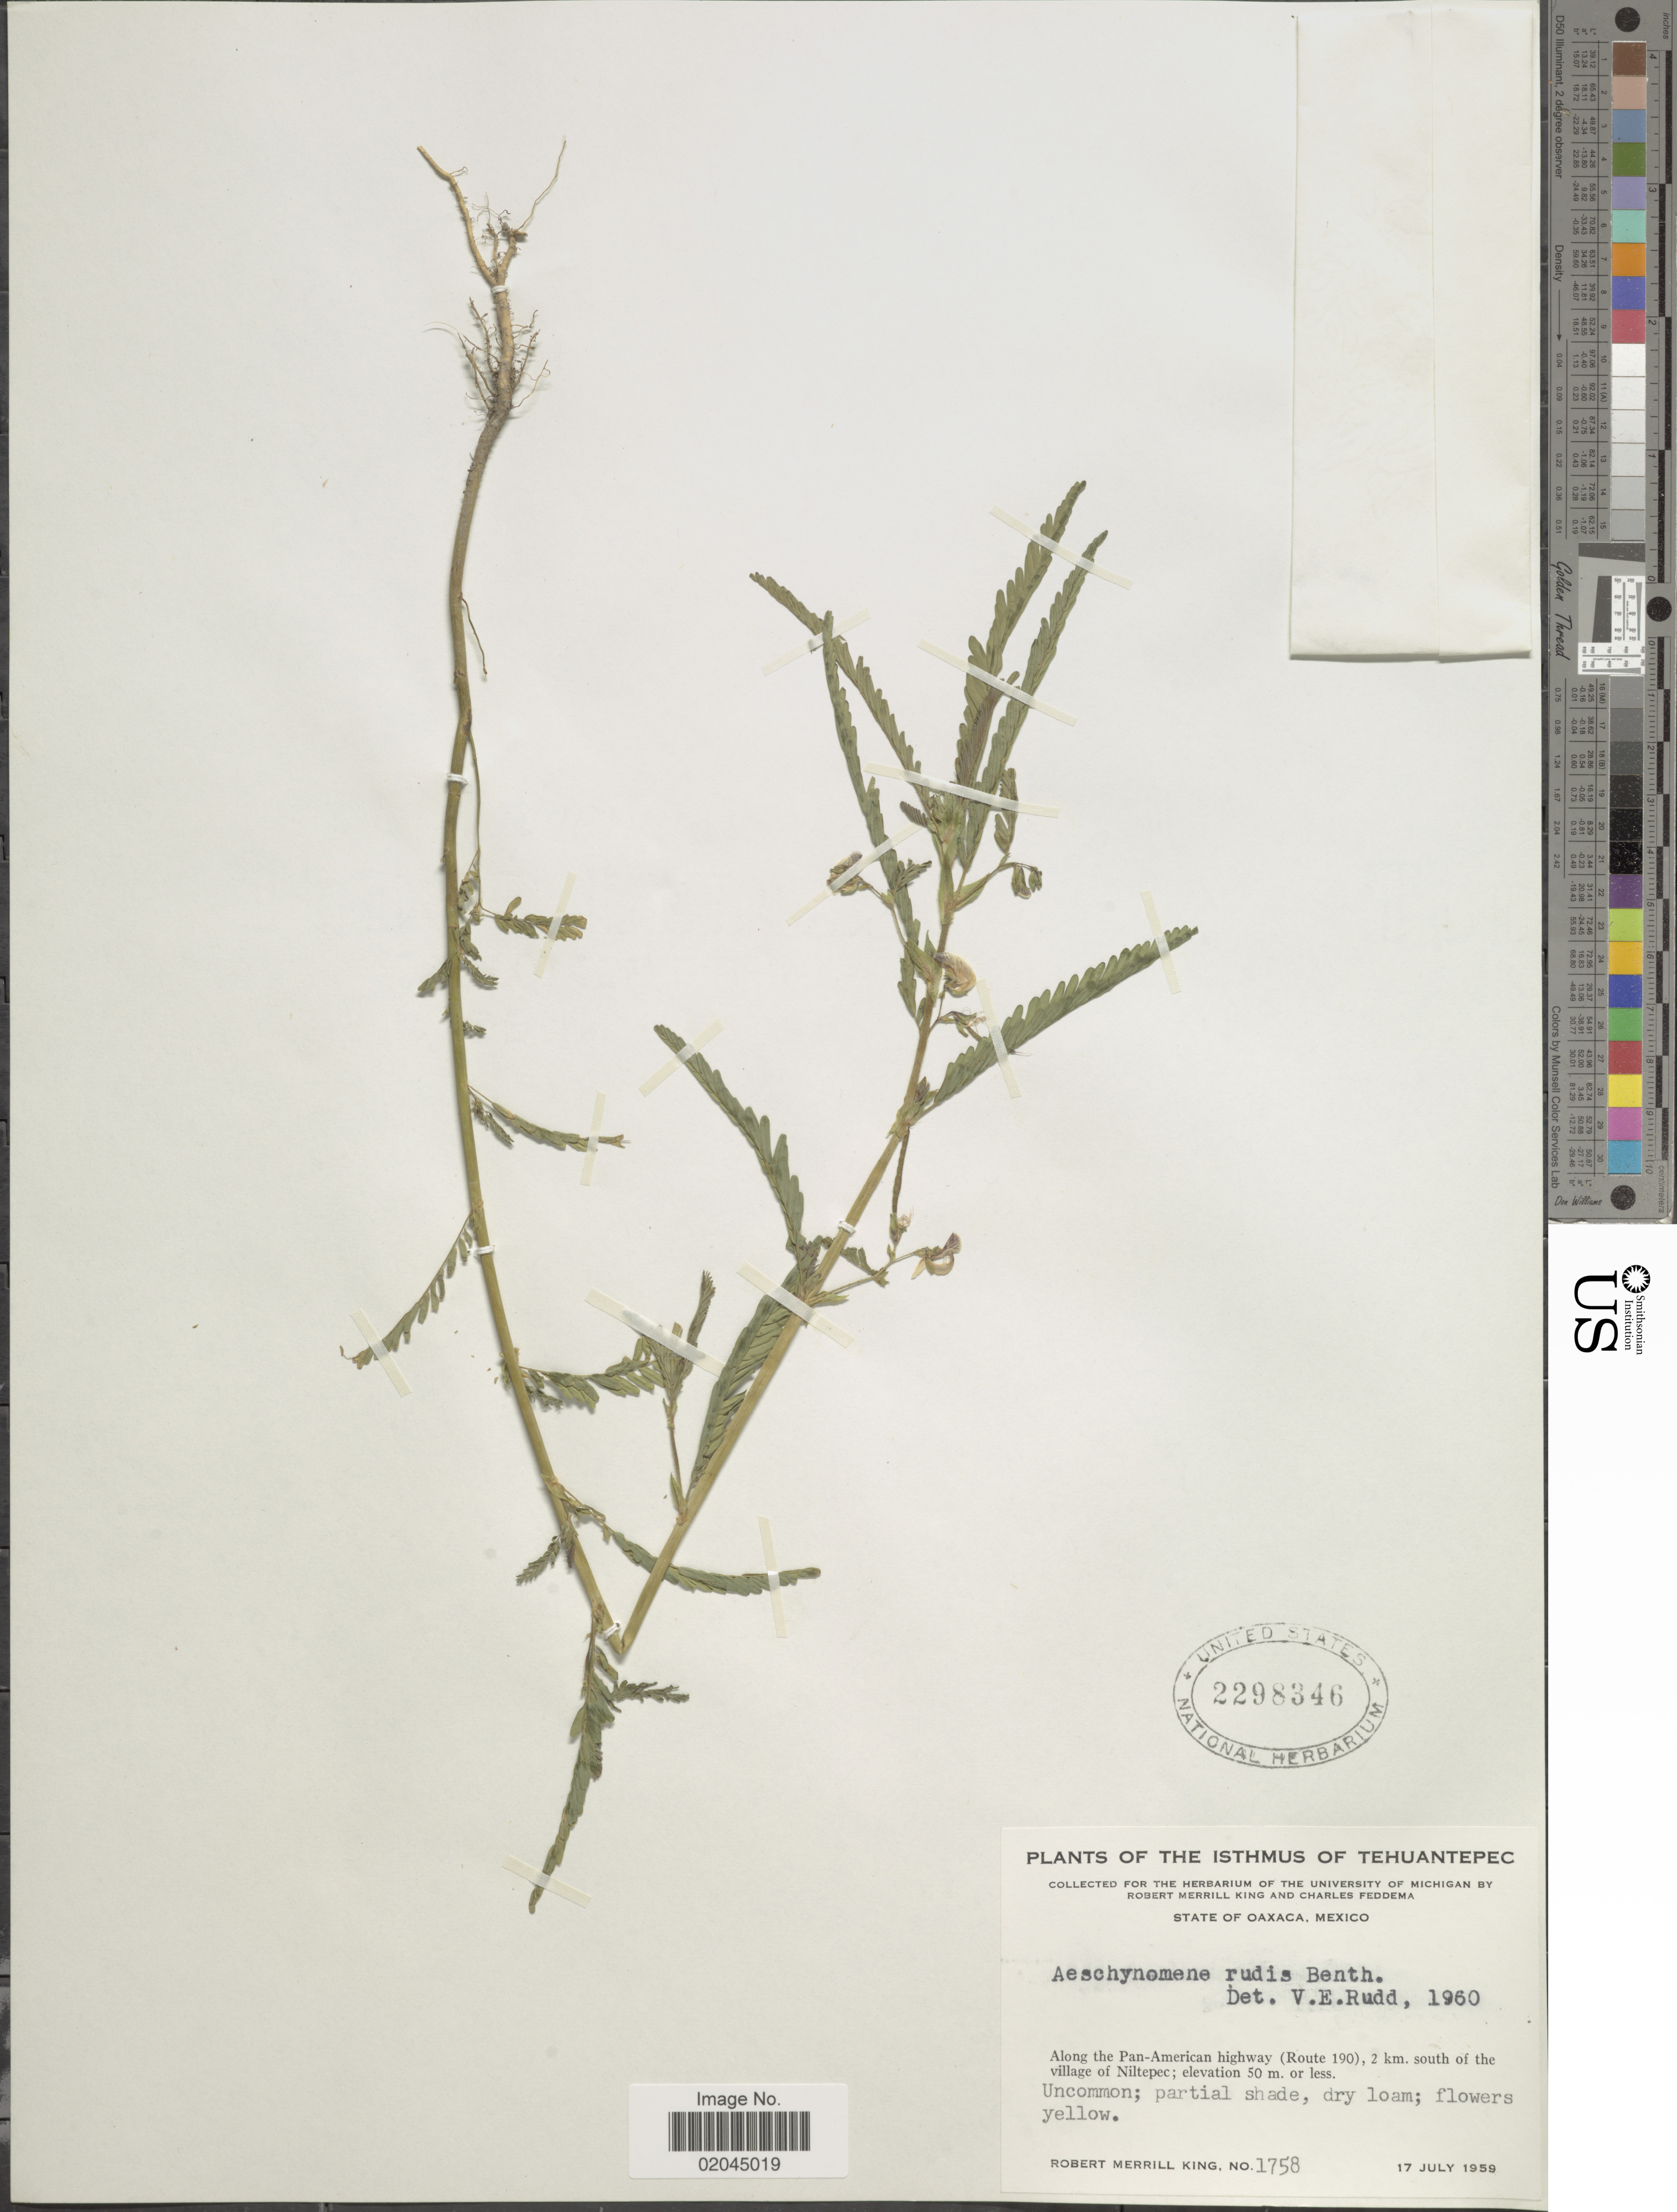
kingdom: Plantae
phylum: Tracheophyta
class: Magnoliopsida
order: Fabales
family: Fabaceae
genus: Aeschynomene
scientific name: Aeschynomene rudis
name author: Benth.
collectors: R. M. King & C. Feddema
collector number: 1758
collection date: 1959-07-17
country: Mexico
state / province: Oaxaca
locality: Along the Pan-American highway (Route 190), 2 km. south of the village of Niltepec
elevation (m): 50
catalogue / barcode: US 2298346